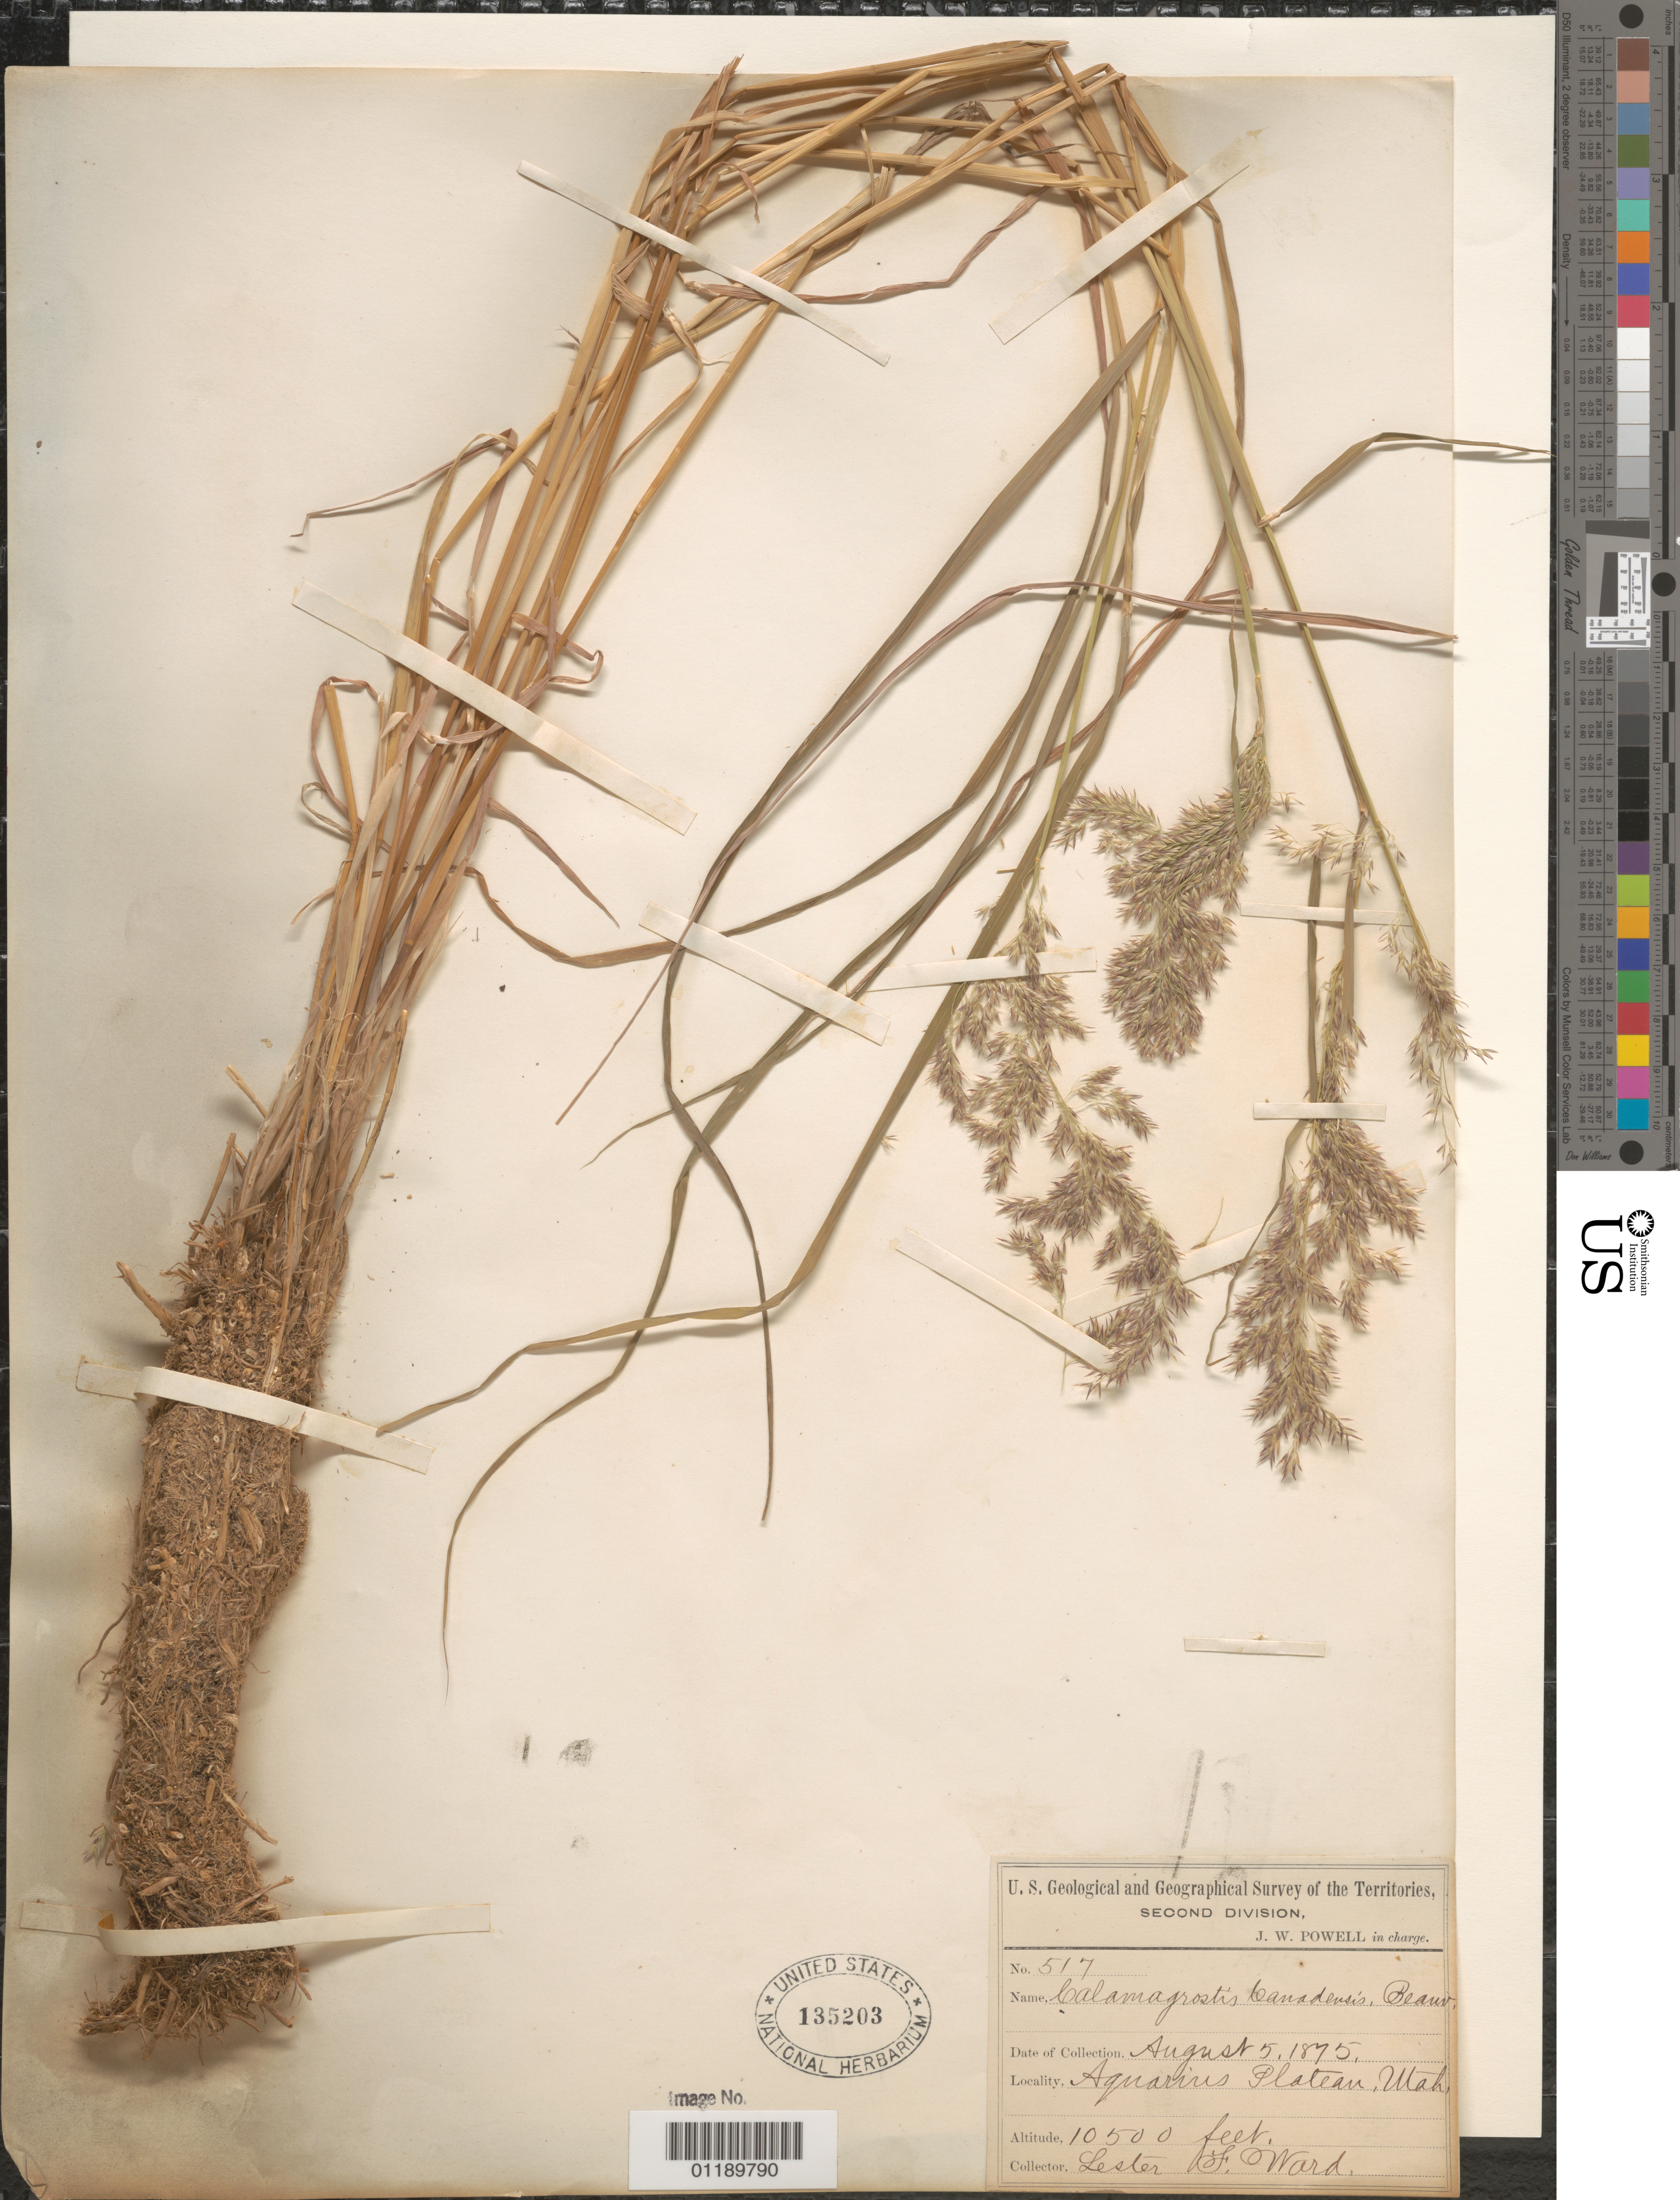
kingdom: Plantae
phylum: Tracheophyta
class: Liliopsida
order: Poales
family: Poaceae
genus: Calamagrostis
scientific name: Calamagrostis canadensis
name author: (Michx.) P. Beauv.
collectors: L. F. Ward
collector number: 517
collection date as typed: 5 Aug 1875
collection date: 1875-08-05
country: United States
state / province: Utah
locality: Aquarius Plateau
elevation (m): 3200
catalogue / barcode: US 135203